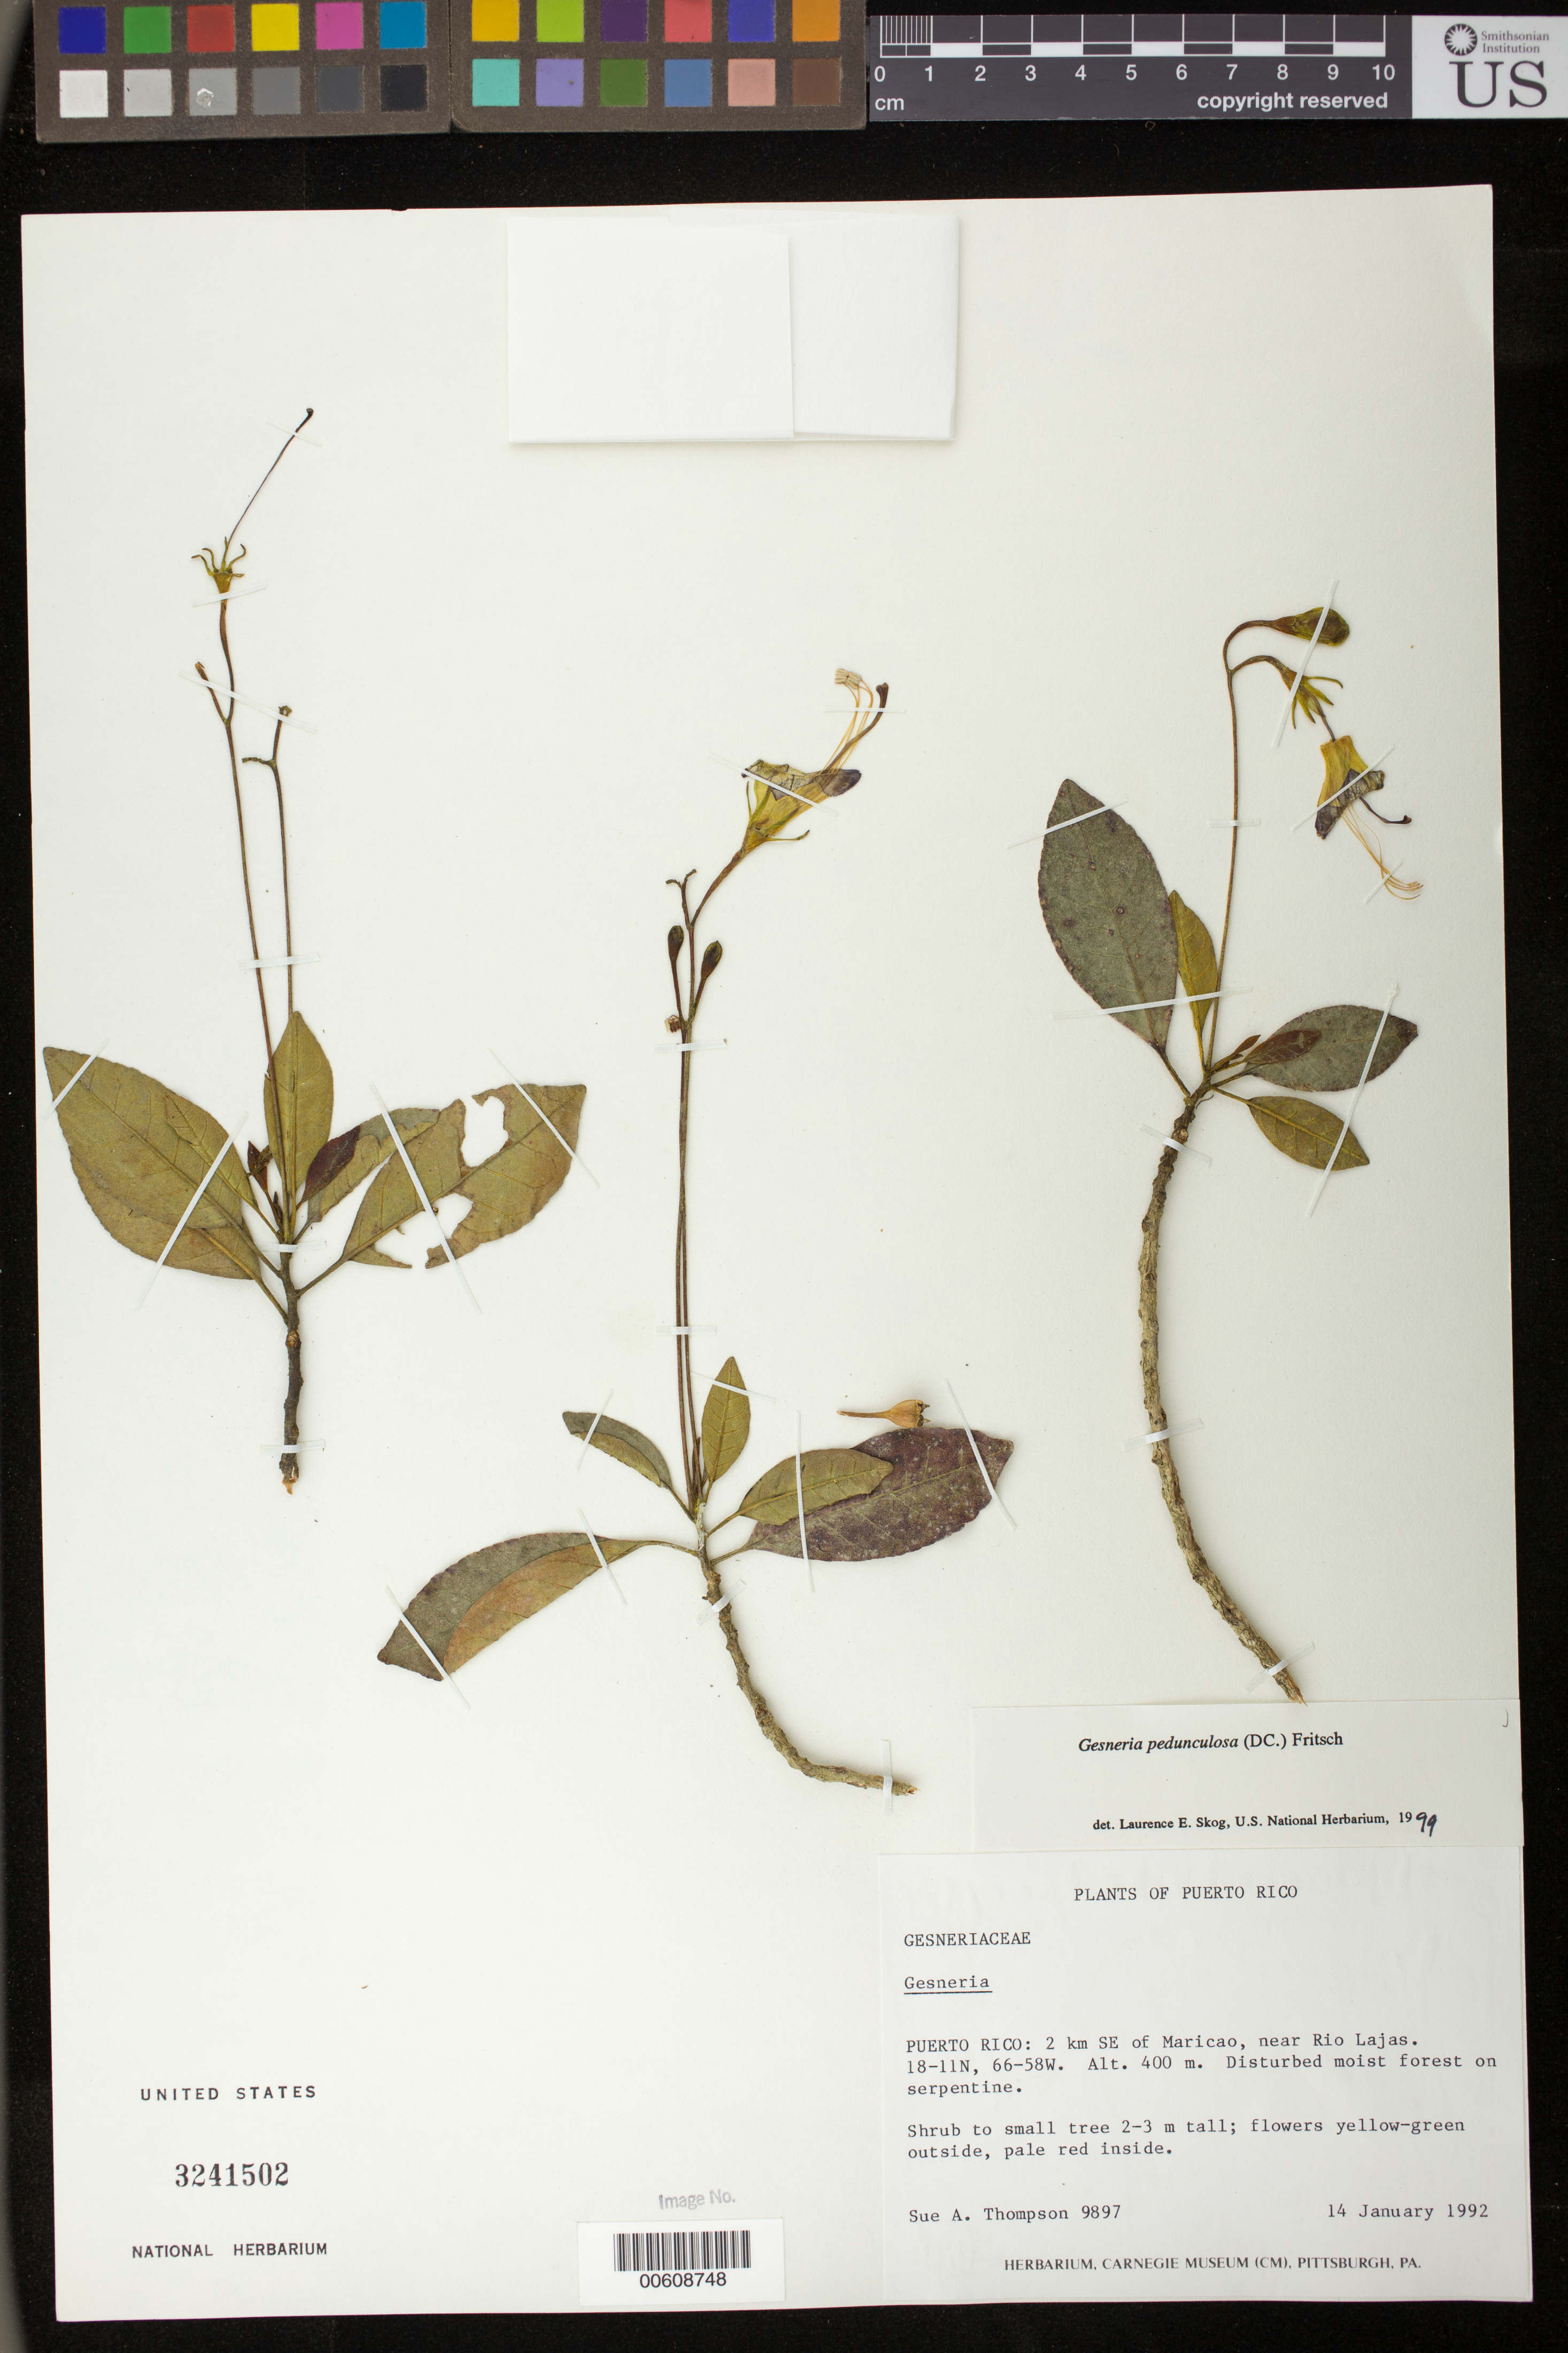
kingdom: Plantae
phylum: Tracheophyta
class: Magnoliopsida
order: Lamiales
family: Gesneriaceae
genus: Gesneria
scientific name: Gesneria pedunculosa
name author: (DC.) Fritsch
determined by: Skog, Laurence E.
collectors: S. A. Thompson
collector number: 9897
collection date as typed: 14 Jan 1992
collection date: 1992-01-14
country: Puerto Rico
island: Puerto Rico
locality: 2 km SE of Maricao, near Rio Lajas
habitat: Disturbed moist forest on serpentine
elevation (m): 400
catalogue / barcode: US 3241502